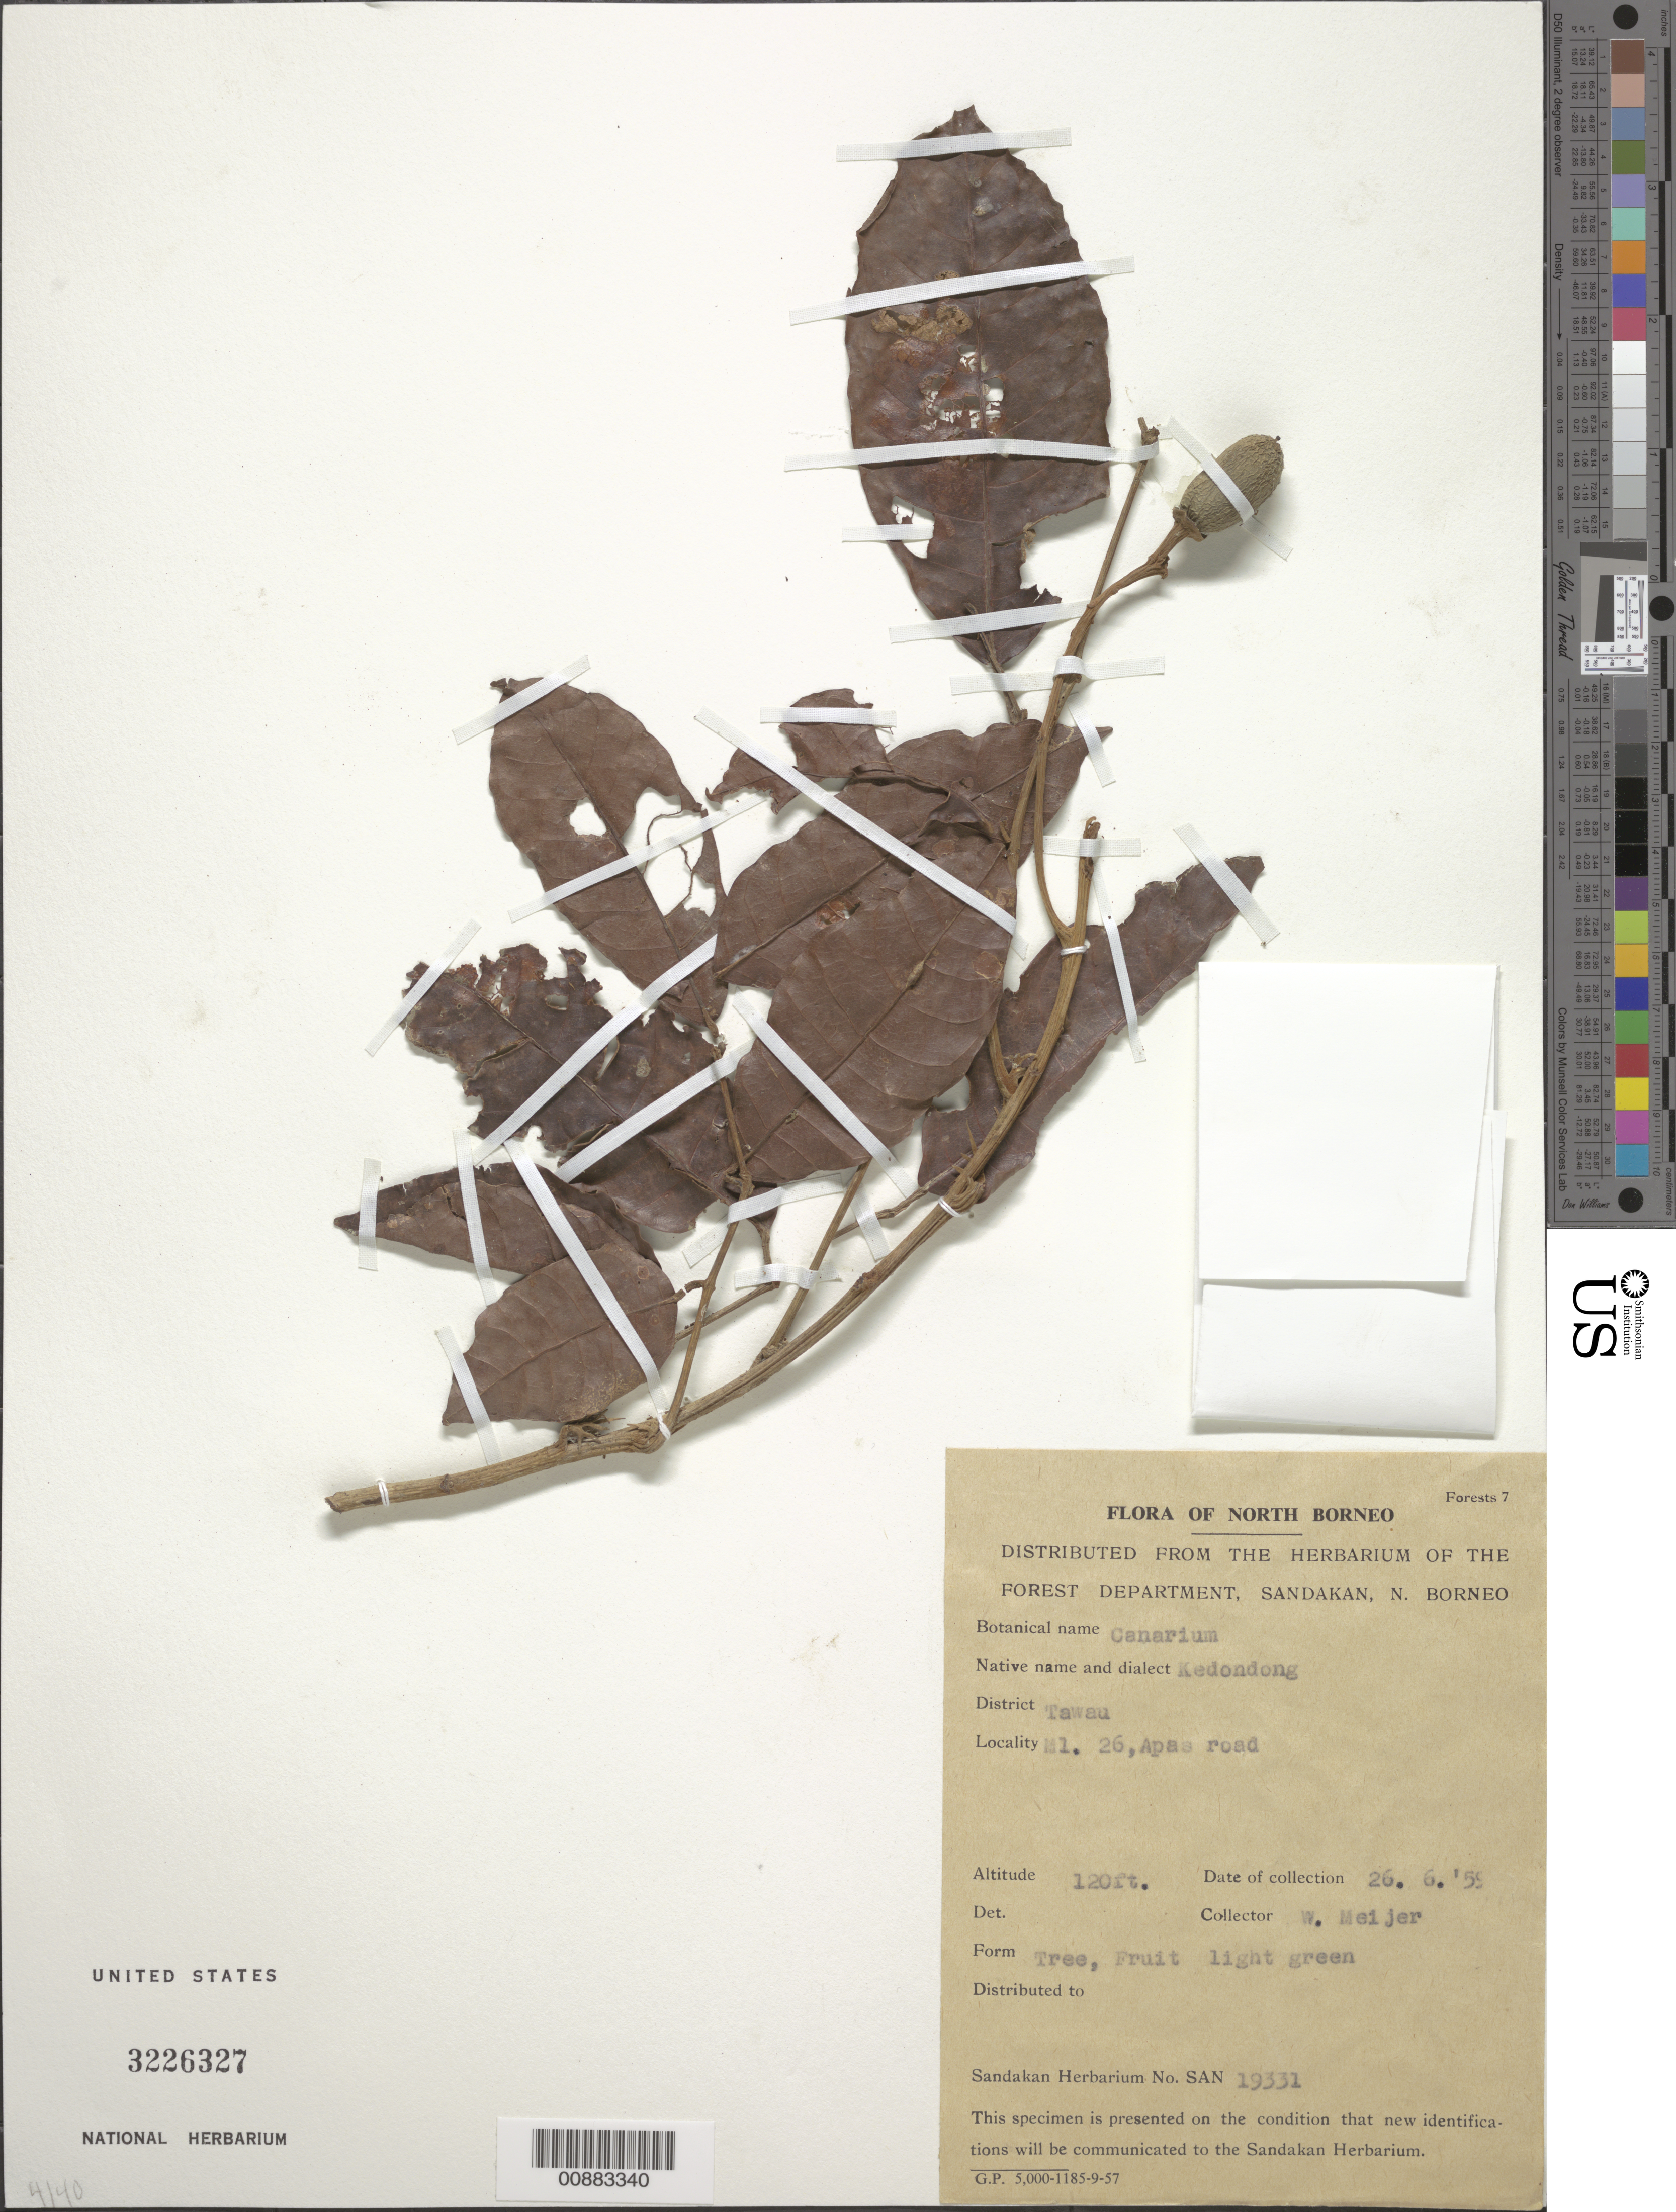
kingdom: Plantae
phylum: Tracheophyta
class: Magnoliopsida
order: Sapindales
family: Burseraceae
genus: Canarium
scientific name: Canarium sp.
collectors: W. Meijer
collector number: SAN 19331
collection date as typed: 26 Jun 1959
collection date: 1959-06-26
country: Malaysia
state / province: Sabah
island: Borneo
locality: North Borneo; Tawau district. M1. 26, Apas road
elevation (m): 37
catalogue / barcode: US 3226327